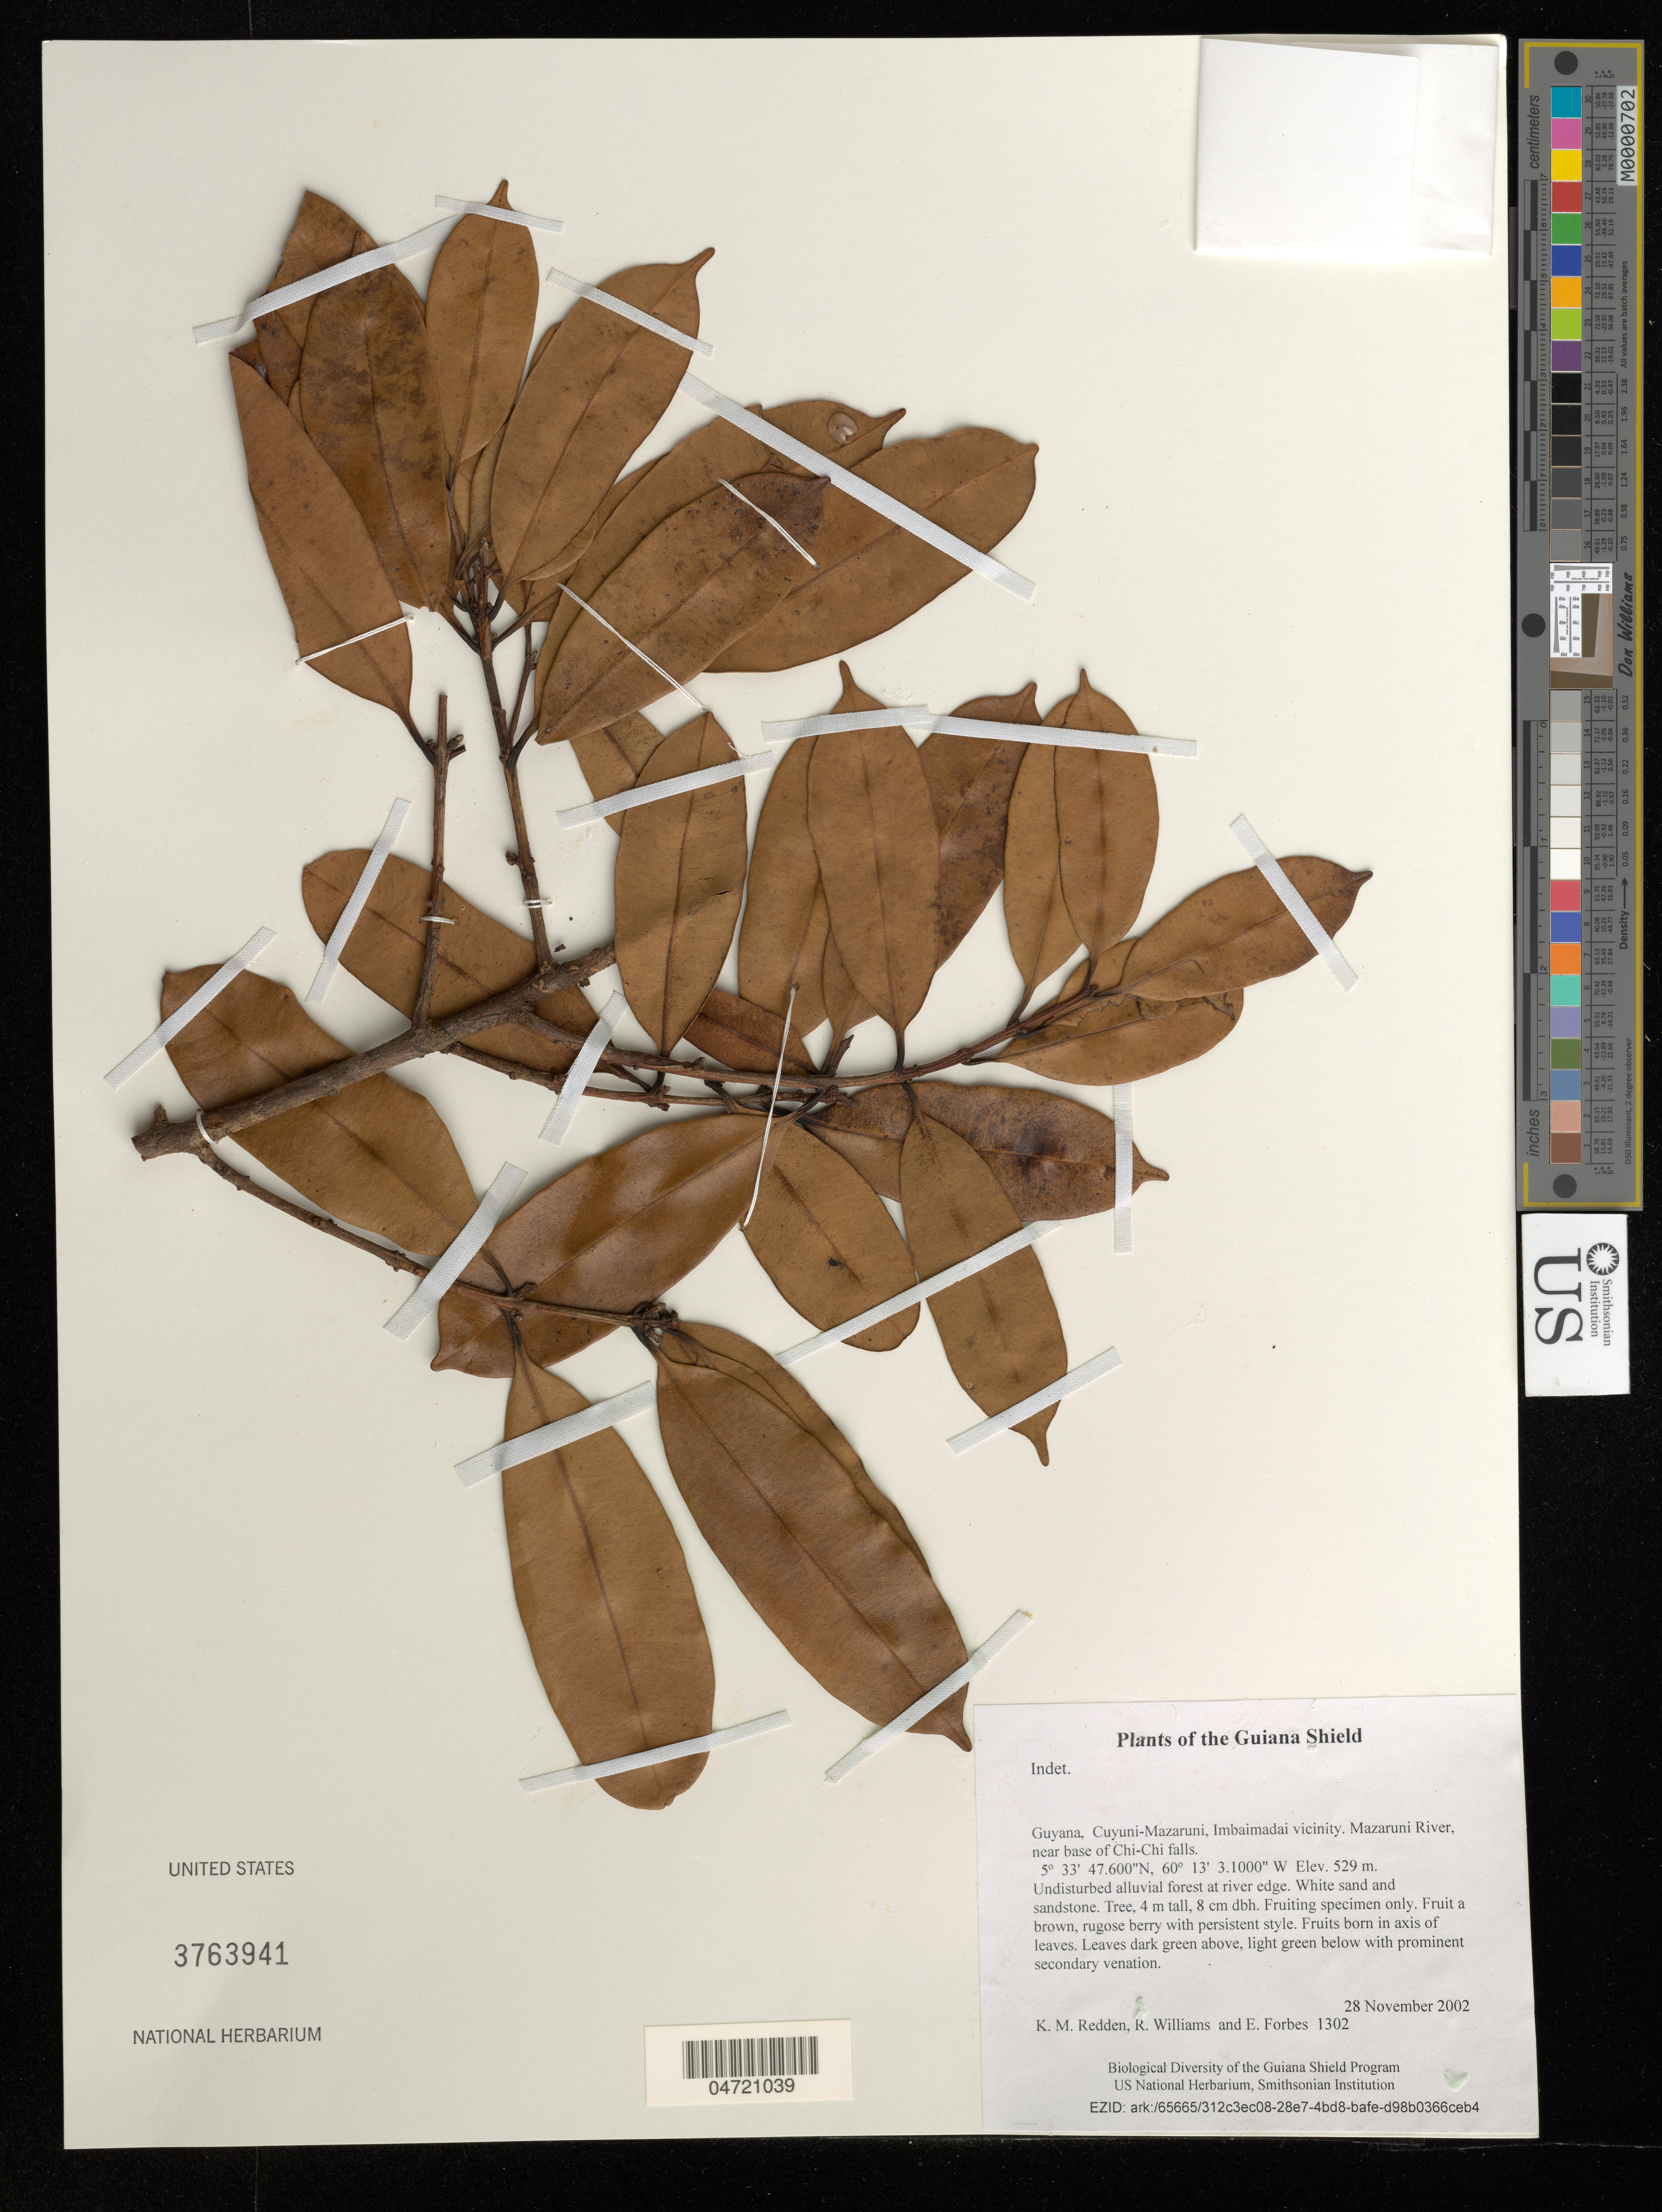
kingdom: Plantae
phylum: Tracheophyta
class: Magnoliopsida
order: Malpighiales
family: Salicaceae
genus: Ryania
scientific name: Ryania sp.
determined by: Kelloff, Carol L.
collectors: K. M. Redden, C. Perry & E. Forbes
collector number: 1305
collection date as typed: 29 November 2002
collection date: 2002-11-29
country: Guyana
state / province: Cuyuni-Mazaruni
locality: Imbaimadai vicinity. Trail running along the Mazaruni River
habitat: Primary, alluvial forest. White sand and sandstone. Eperua and Dicymbe dominant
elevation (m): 487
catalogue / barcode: US 3763941